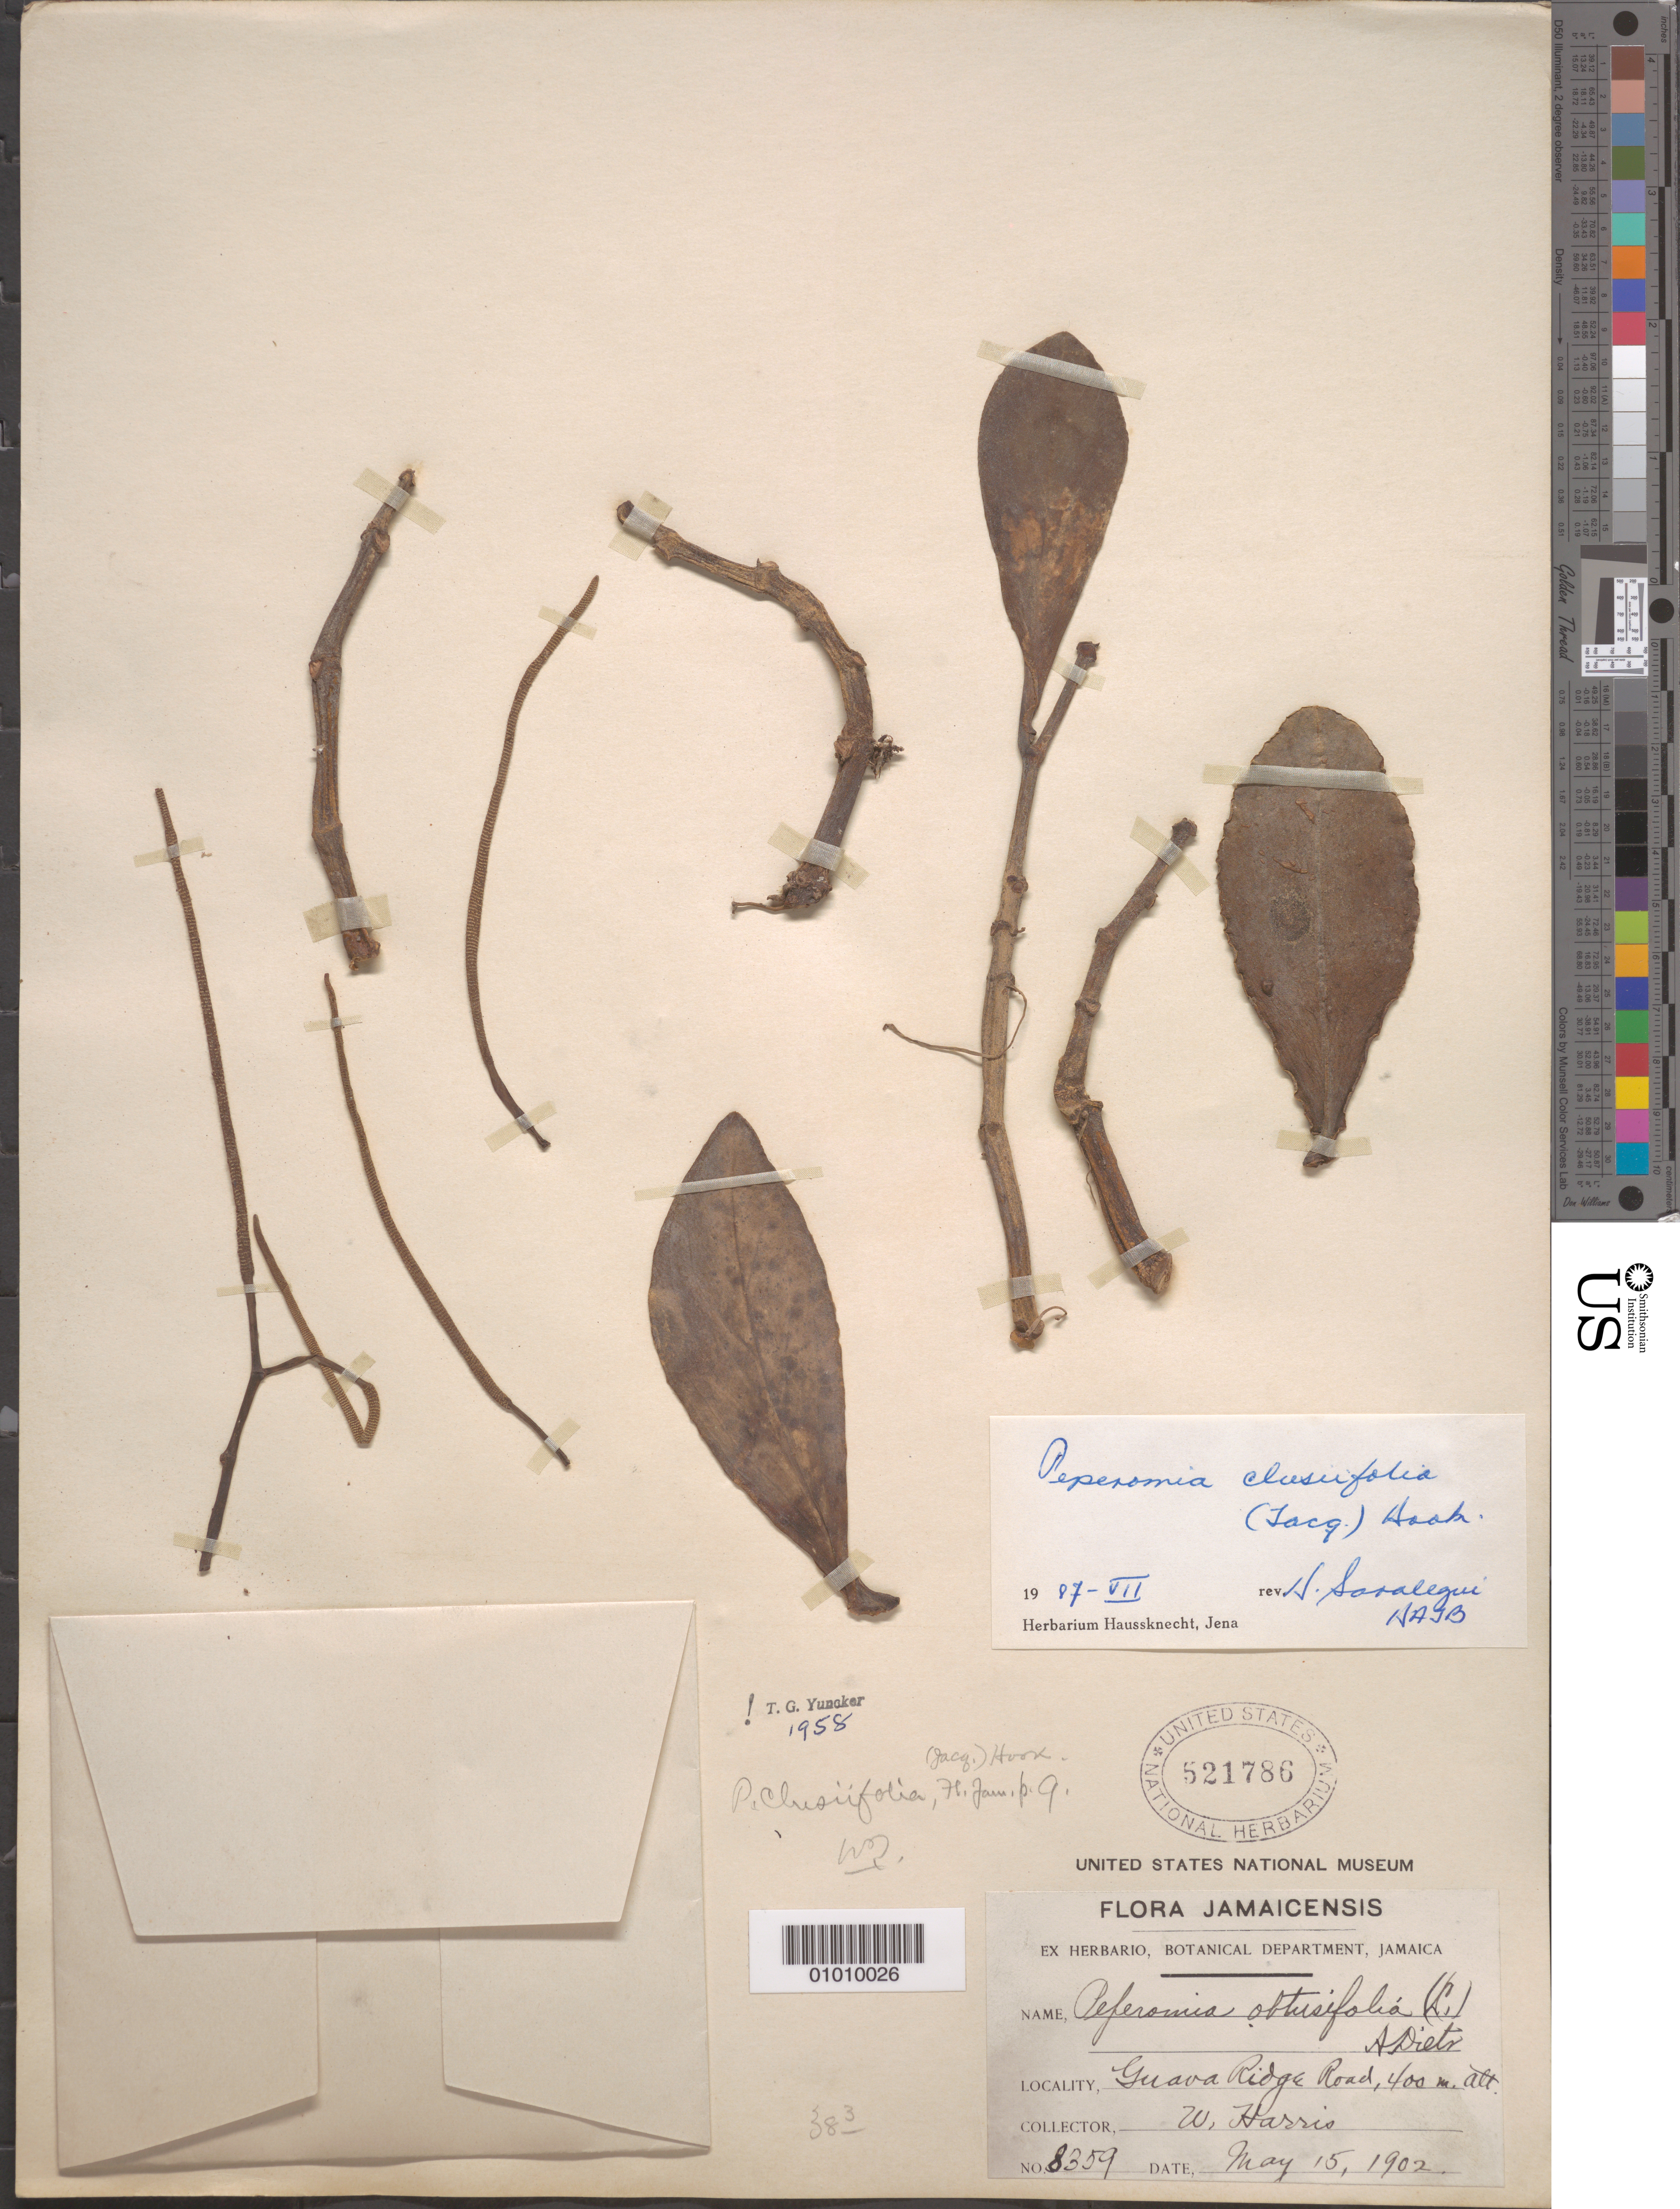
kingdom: Plantae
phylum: Tracheophyta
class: Magnoliopsida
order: Piperales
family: Piperaceae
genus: Peperomia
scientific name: Peperomia clusiifolia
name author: (Jacq.) Hook.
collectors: W. Harris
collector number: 8359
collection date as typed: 15 May 1902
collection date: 1902-05-15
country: Jamaica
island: Jamaica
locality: Guava Ridge Road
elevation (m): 400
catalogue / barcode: US 521786